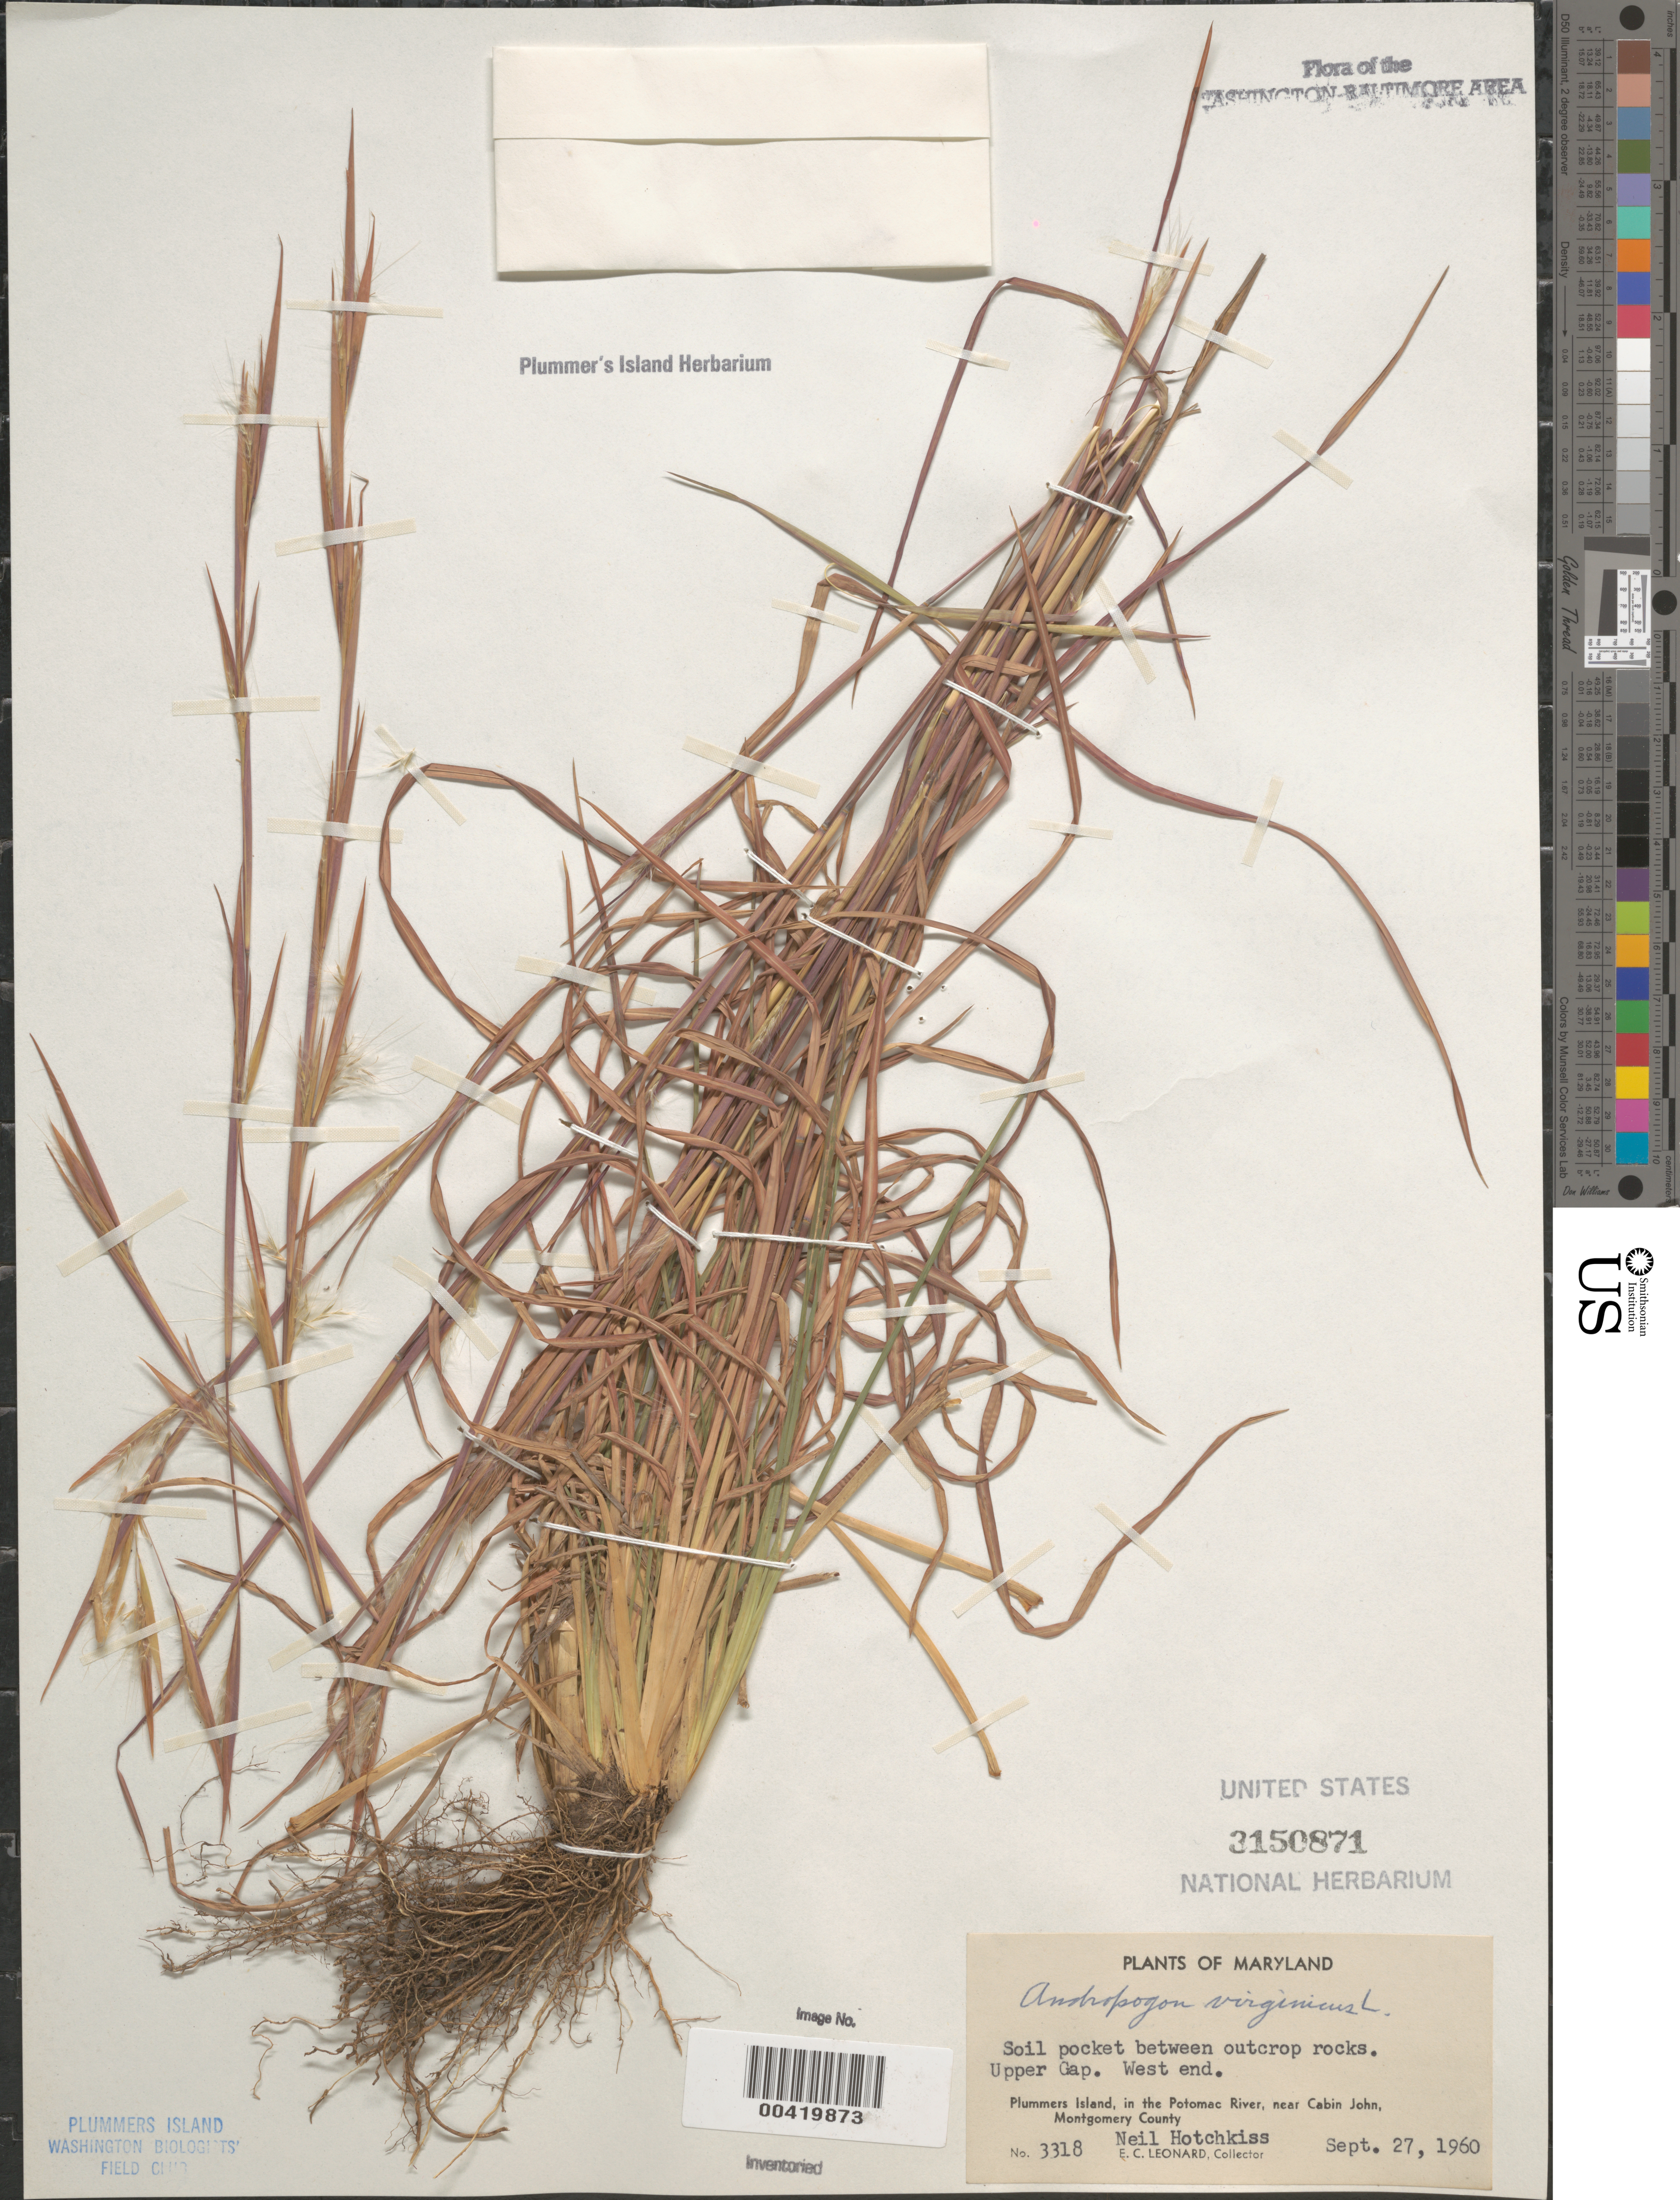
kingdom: Plantae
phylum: Tracheophyta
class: Liliopsida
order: Poales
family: Poaceae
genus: Andropogon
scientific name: Andropogon virginicus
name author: L.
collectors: E. C. Leonard & N. Hotchkiss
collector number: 3318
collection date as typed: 27 Sep 1960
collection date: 1960-09-27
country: United States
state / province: Maryland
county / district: Montgomery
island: Plummers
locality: Plummer's Island; Upper Gap, west end C. & O. Canal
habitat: Soil pocket between outcrop rocks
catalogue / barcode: US 3150871